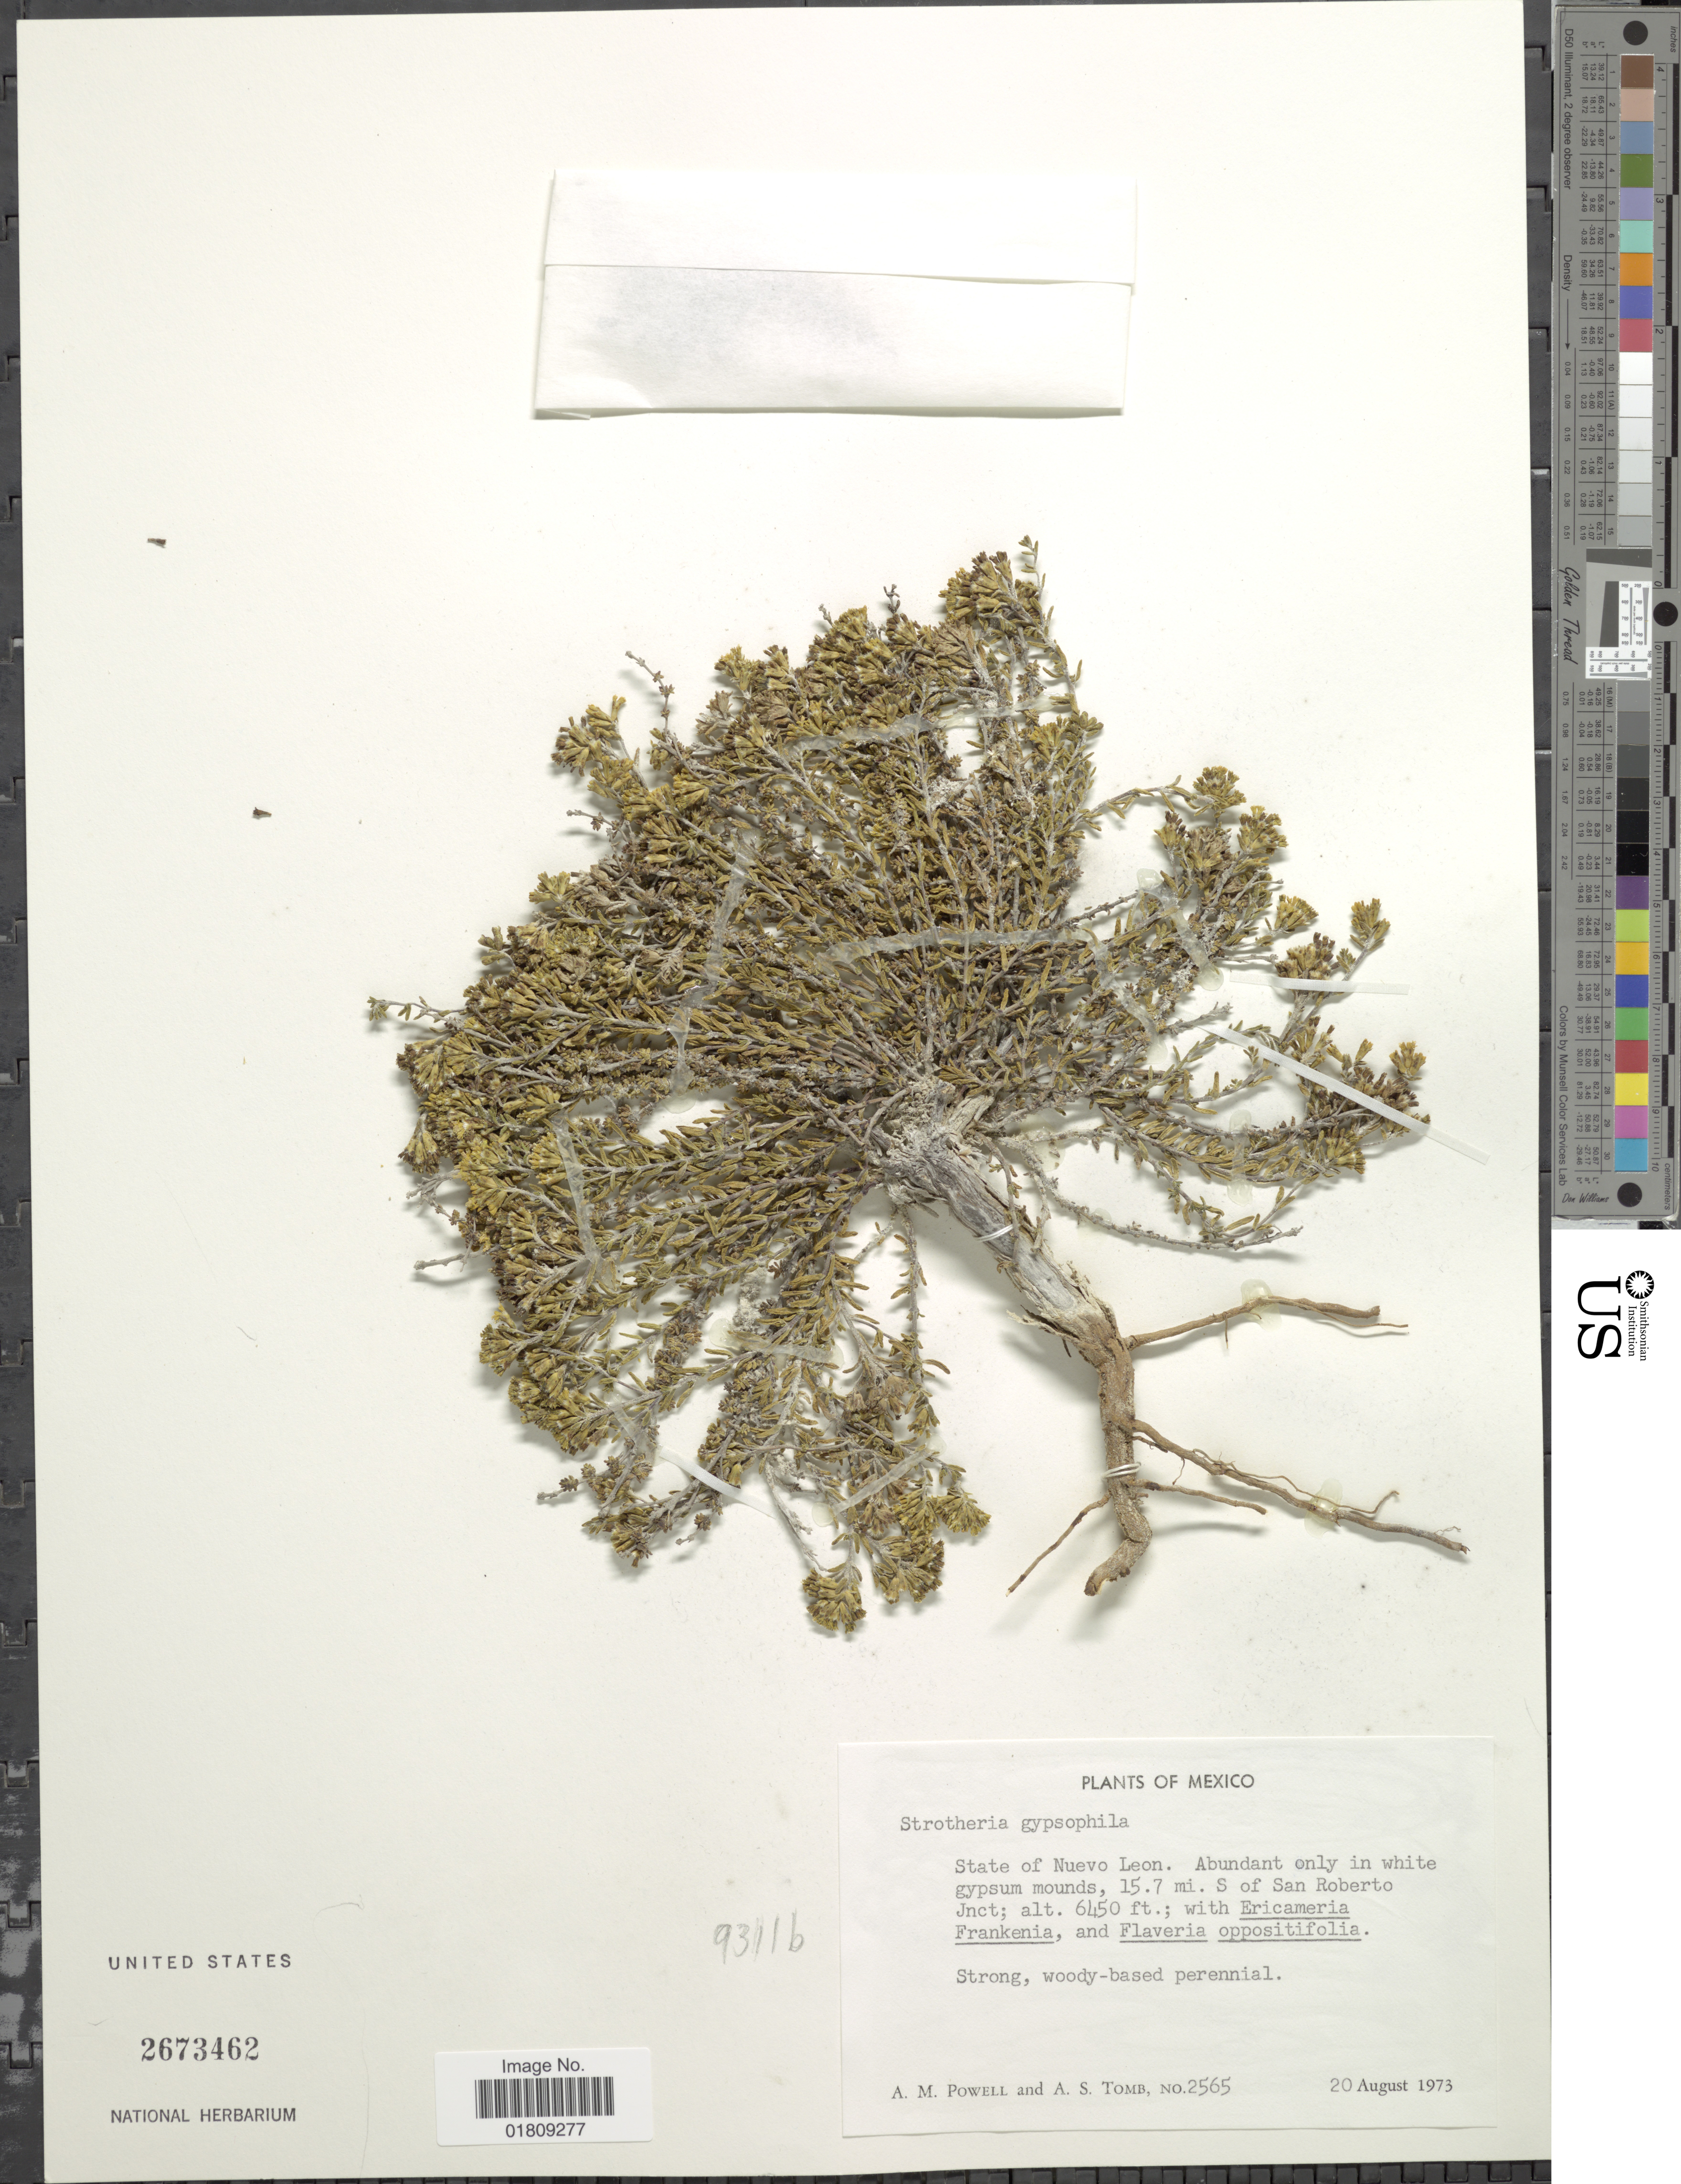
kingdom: Plantae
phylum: Tracheophyta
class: Magnoliopsida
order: Asterales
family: Asteraceae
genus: Strotheria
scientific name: Strotheria gypsophila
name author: B.L. Turner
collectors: A. M. Powell & A. Tomb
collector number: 2565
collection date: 1973-08-20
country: Mexico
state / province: Nuevo León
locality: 15.7 mi. S of San Roberto Jnct.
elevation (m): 1966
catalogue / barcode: US 2673462